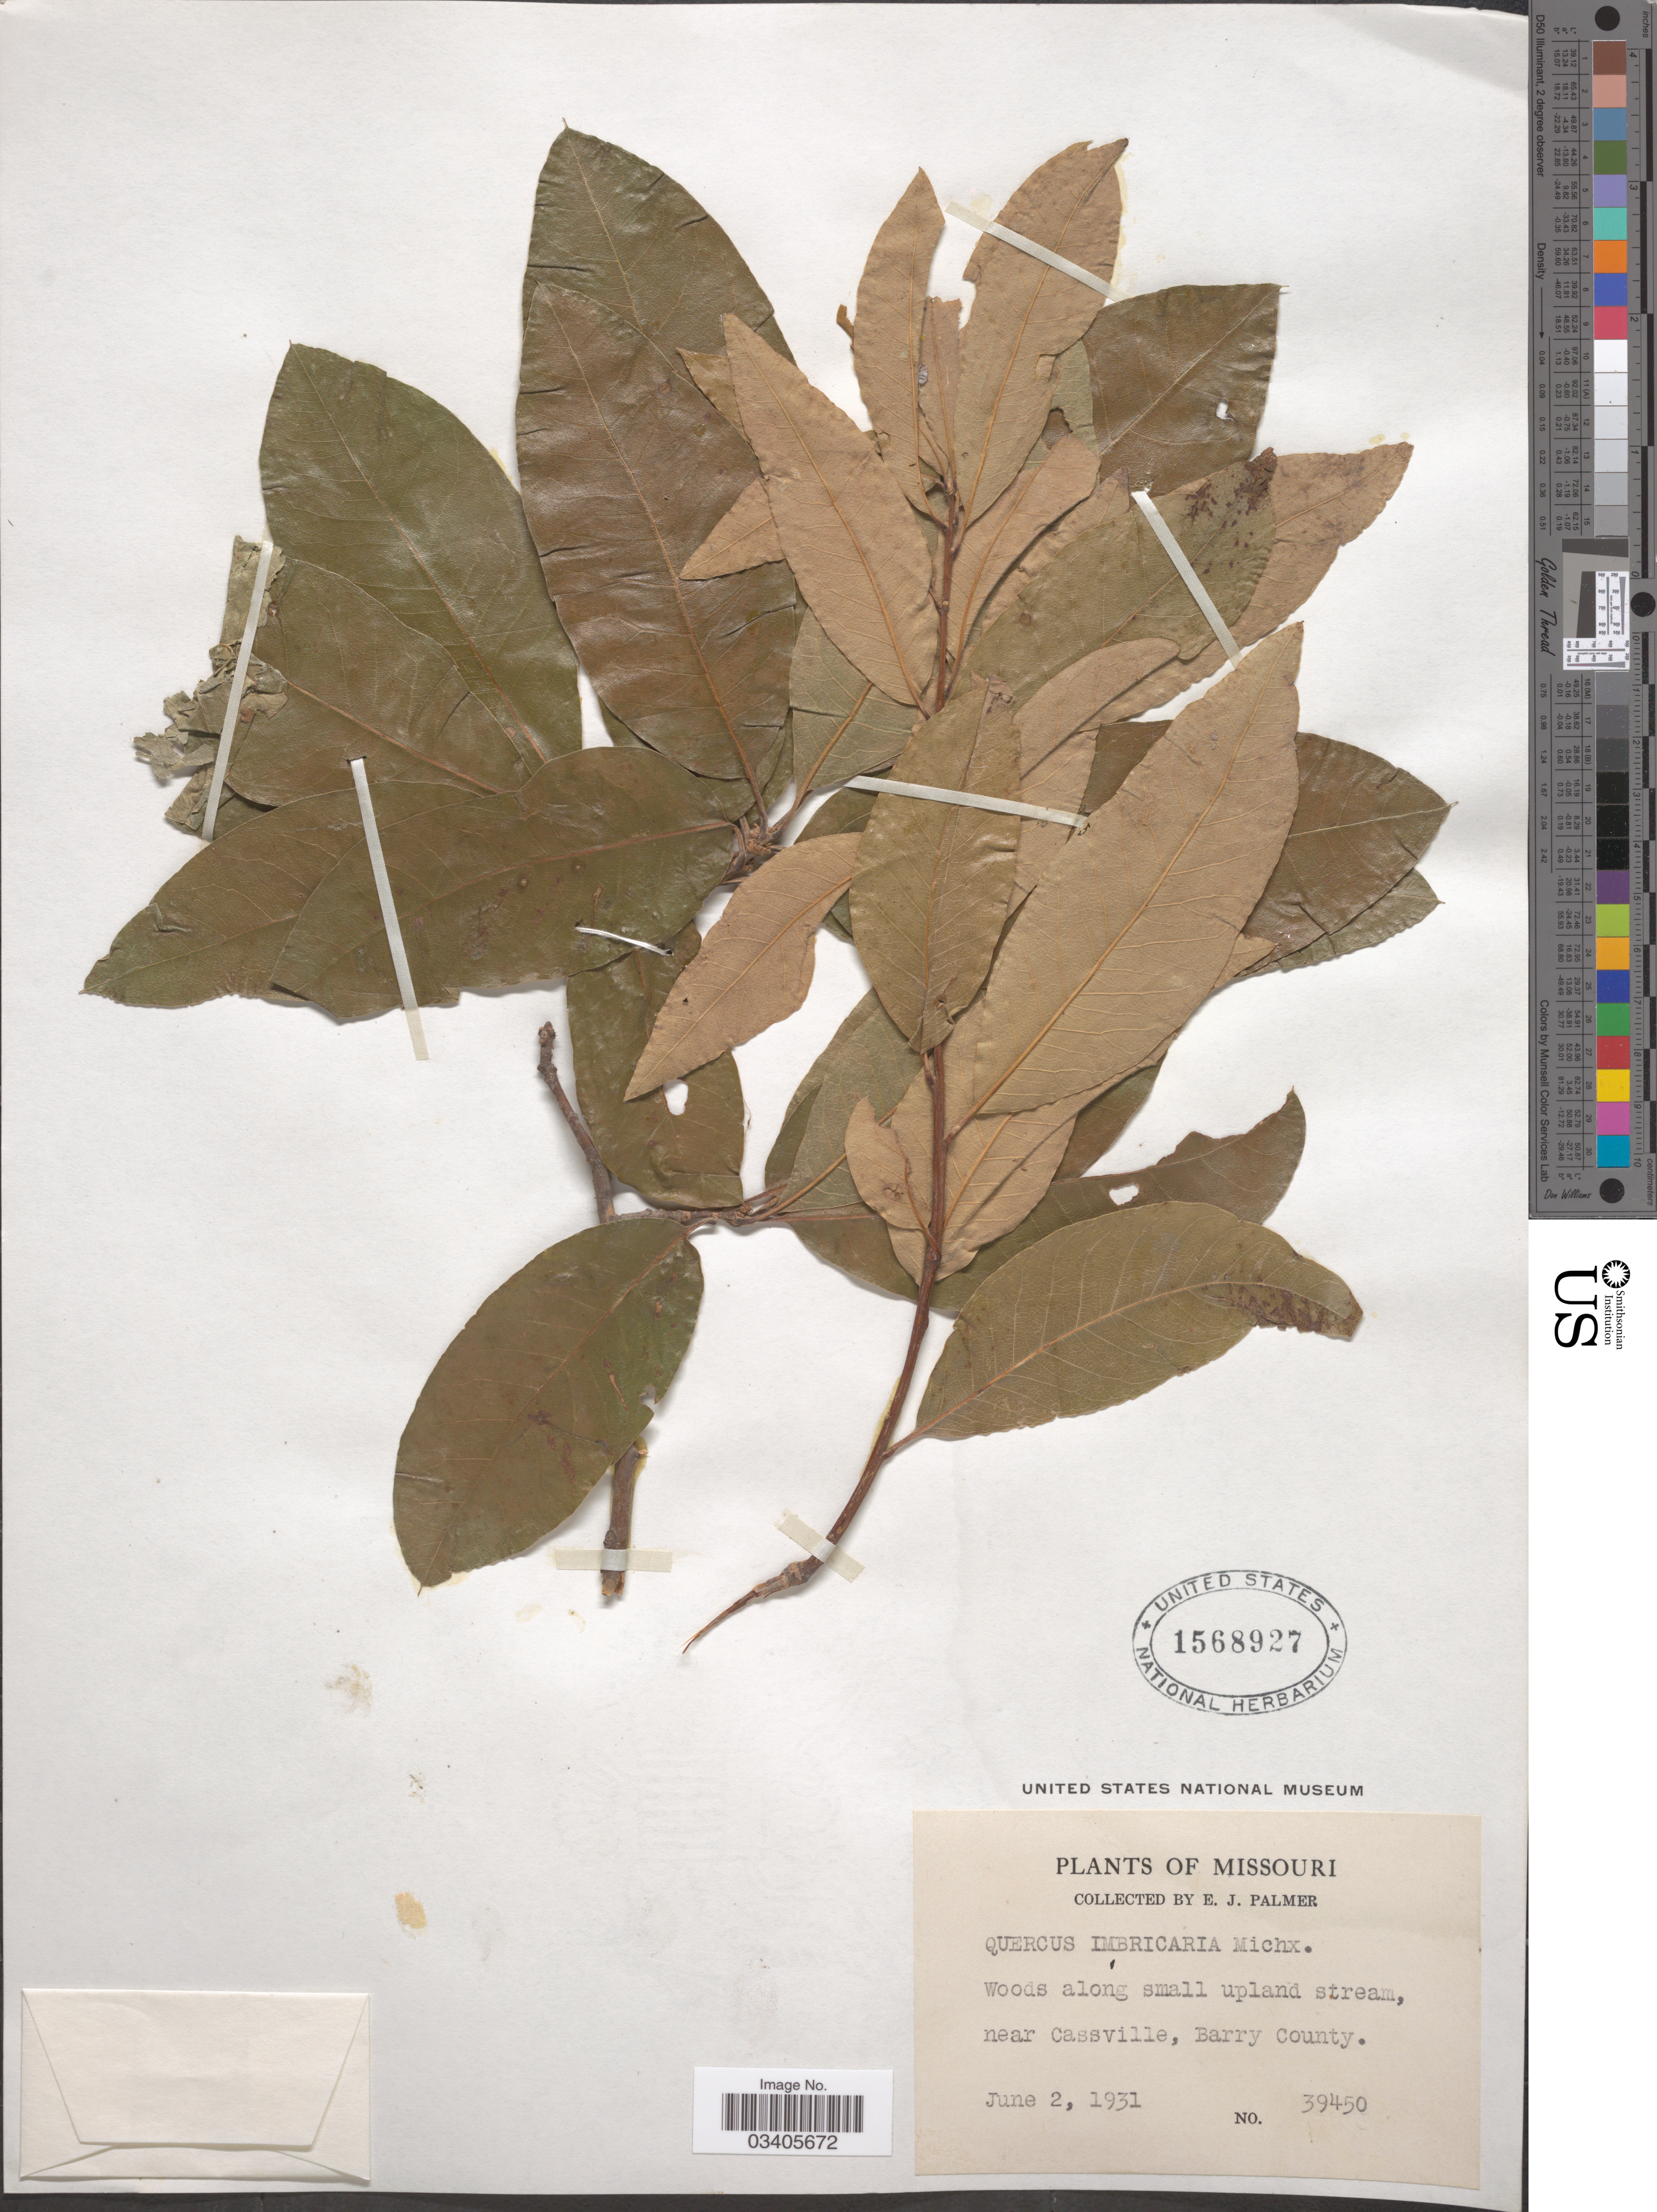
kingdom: Plantae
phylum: Tracheophyta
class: Magnoliopsida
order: Fagales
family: Fagaceae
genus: Quercus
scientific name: Quercus imbricaria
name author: Michx.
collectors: E. J. Palmer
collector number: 39450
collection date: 1931-06-02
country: United States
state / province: Missouri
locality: Woods along small upland stream, near Cassville, Barry County.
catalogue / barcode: US 1568927